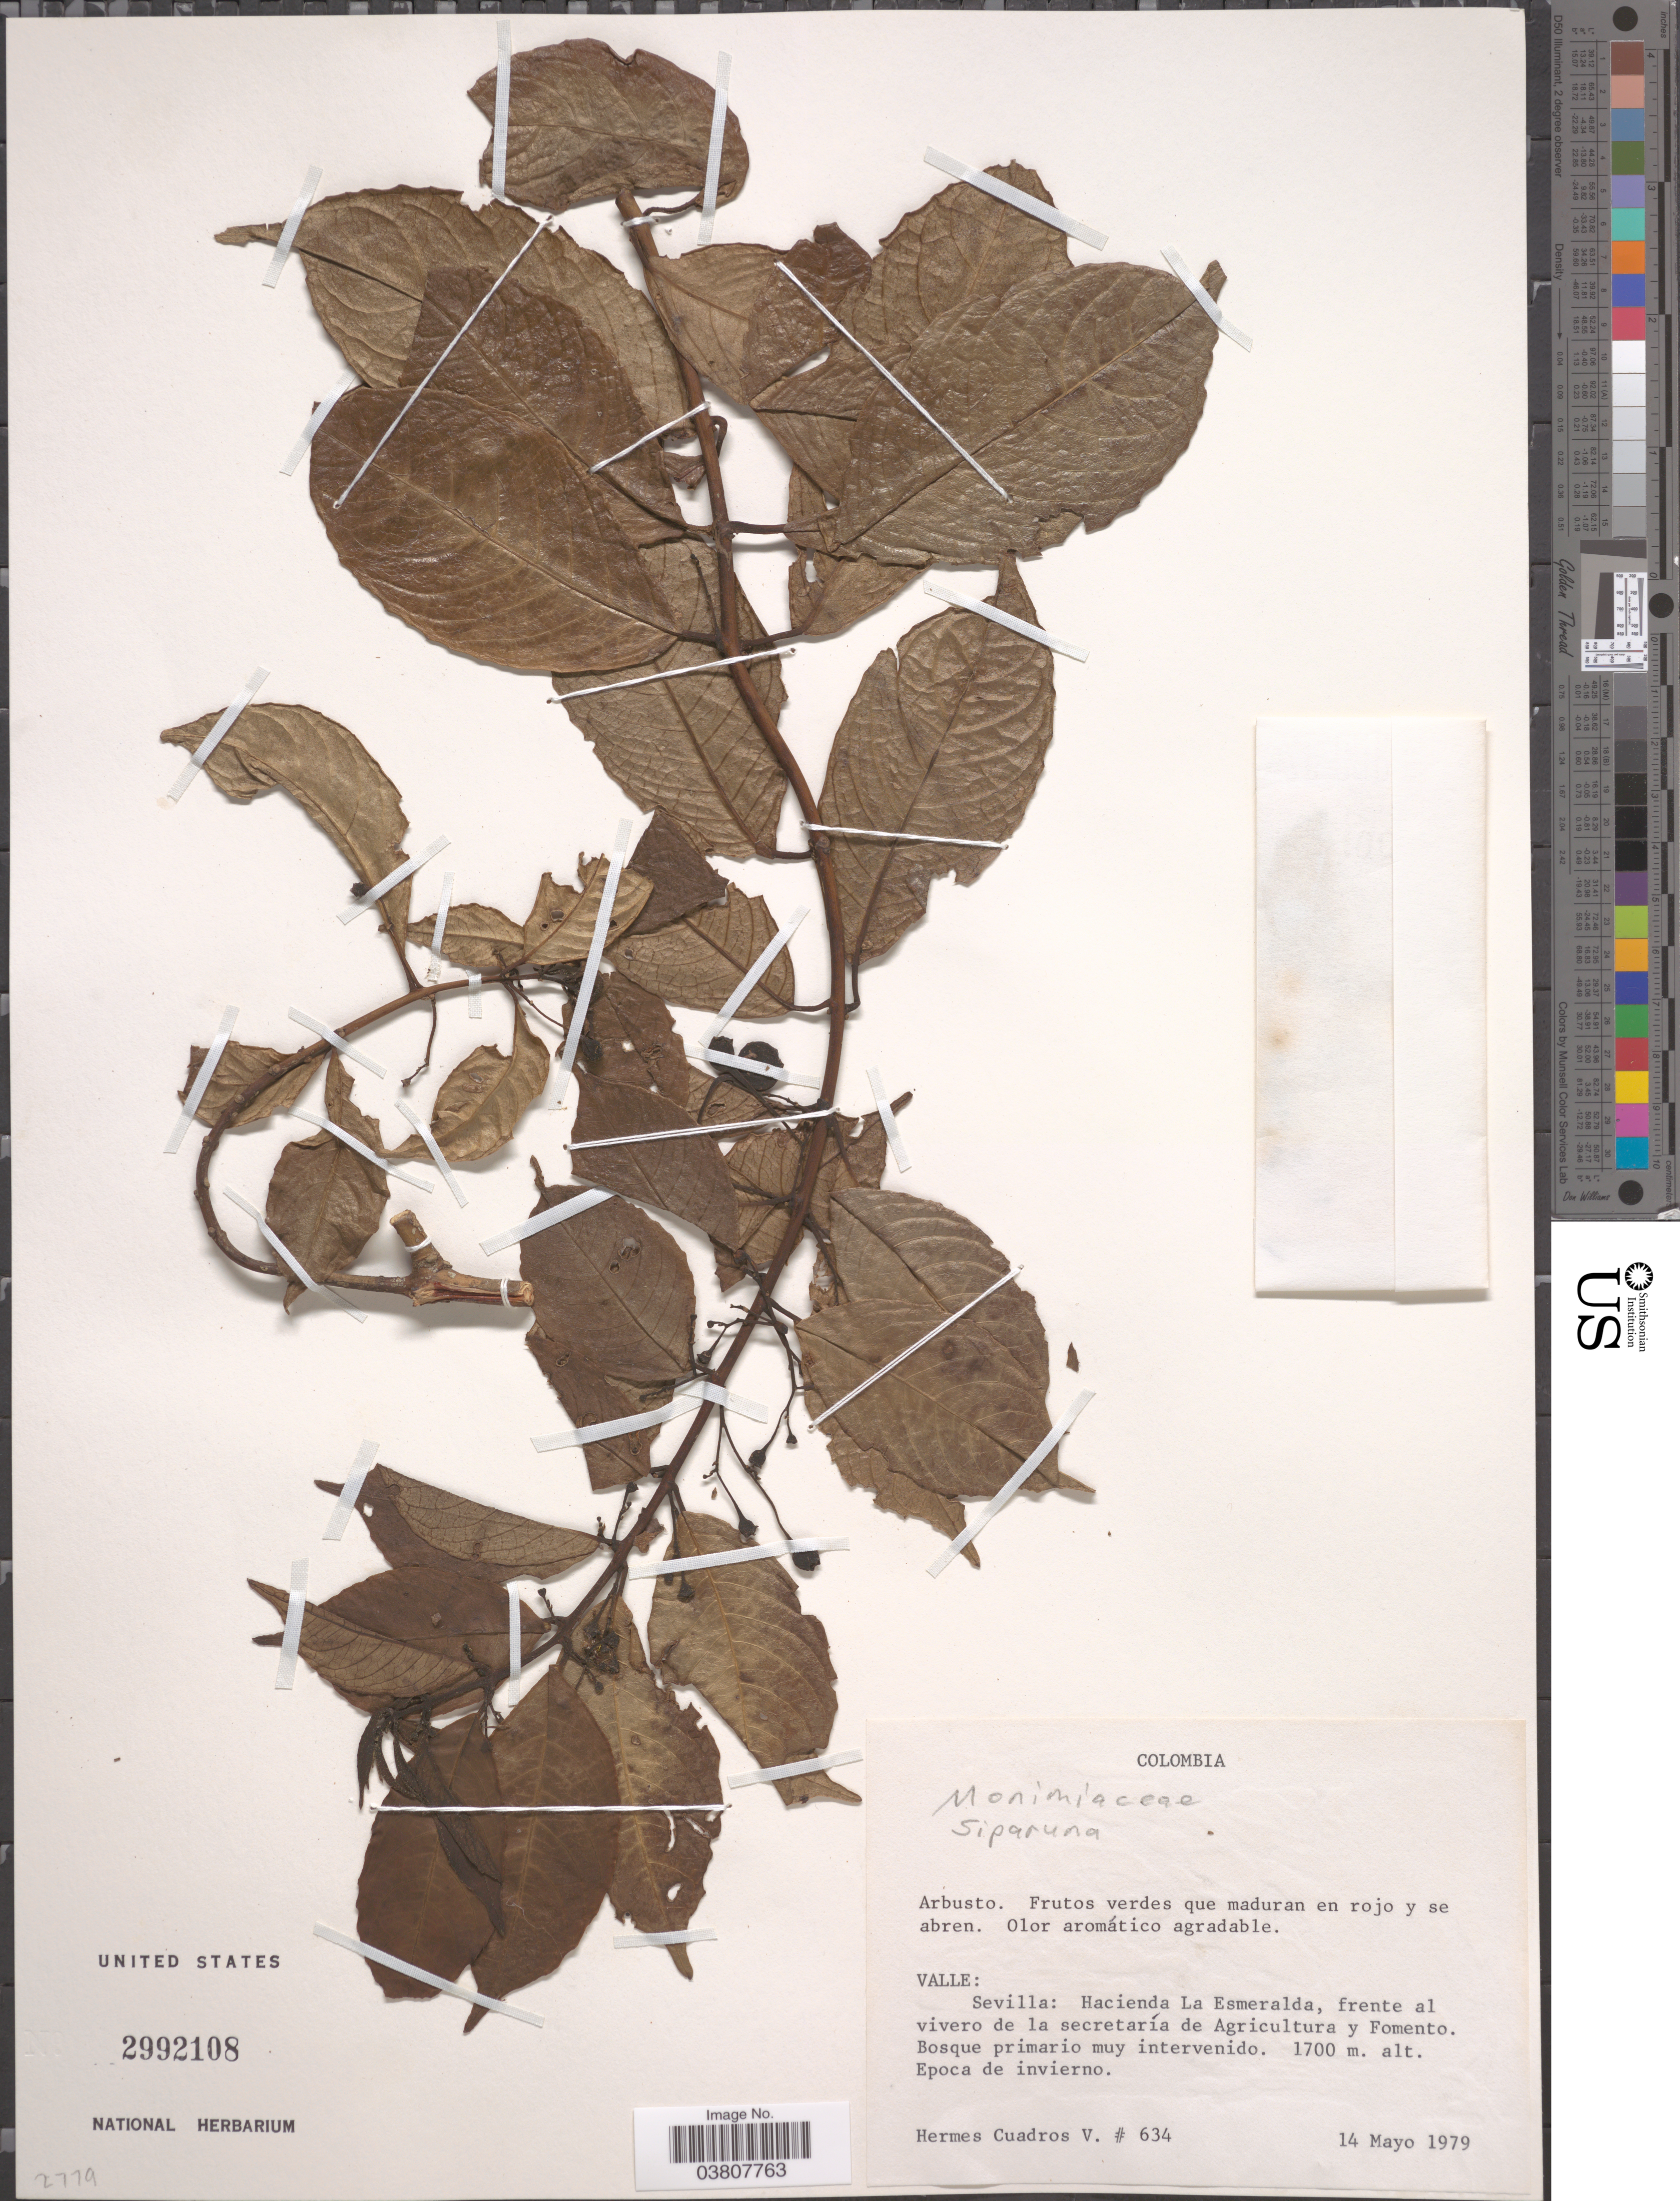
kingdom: Plantae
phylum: Tracheophyta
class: Magnoliopsida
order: Laurales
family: Siparunaceae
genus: Siparuna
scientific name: Siparuna sp.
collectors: H. Cuadros V.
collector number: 634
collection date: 1979-05-14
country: Colombia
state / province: Valle del Cauca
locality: Valle: Sevilla: Hacienda La Esmeralda, frente al vivero de la secretaría de Agricultura y Fomento.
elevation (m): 1700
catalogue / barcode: US 2992108